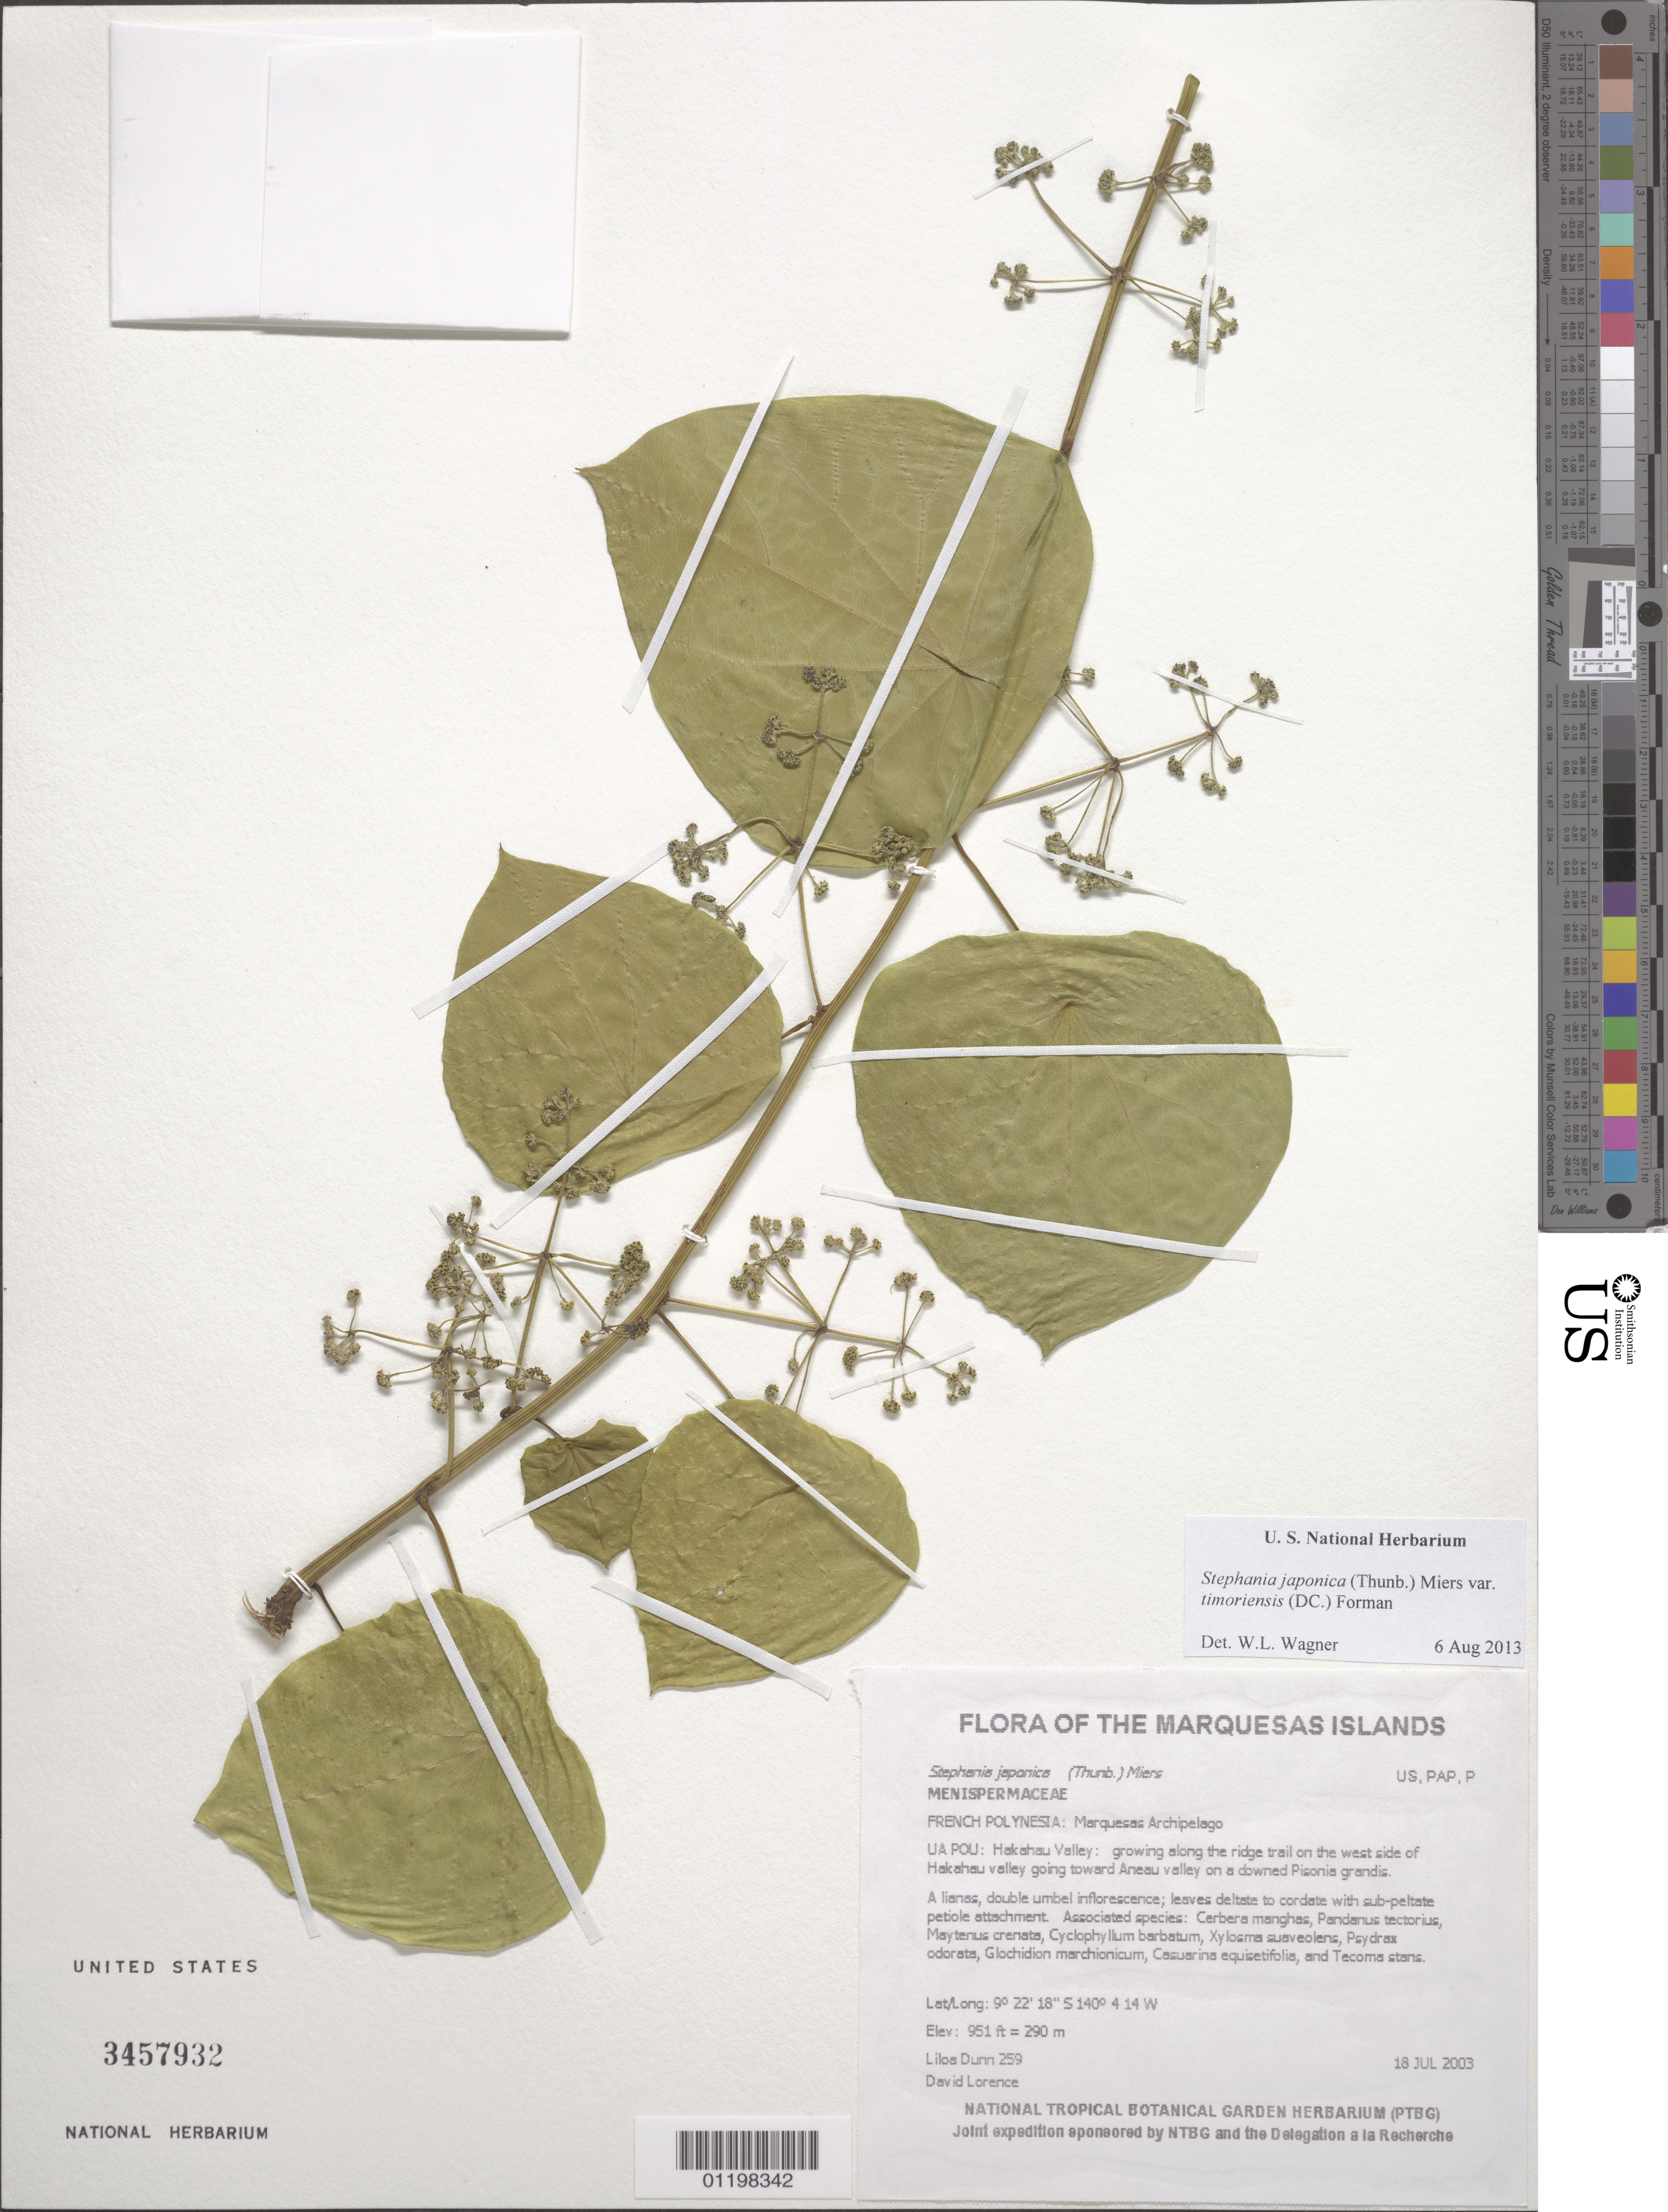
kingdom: Plantae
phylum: Tracheophyta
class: Magnoliopsida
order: Ranunculales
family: Menispermaceae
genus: Stephania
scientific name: Stephania japonica var. timoriensis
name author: (DC.) Forman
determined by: Lorence, David H., (PTBG), National Tropical Botanical Garden (UNITED STATES)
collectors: L. Dunn & D. Lorence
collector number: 259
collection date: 2003-07-18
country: French Polynesia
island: Ua Pou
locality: Hakahau Valley: growing along the ridge trail on the west side of Hakahau valley going toward Anaeo valley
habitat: On a downed Pisonia grandis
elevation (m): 290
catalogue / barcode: US 3457932